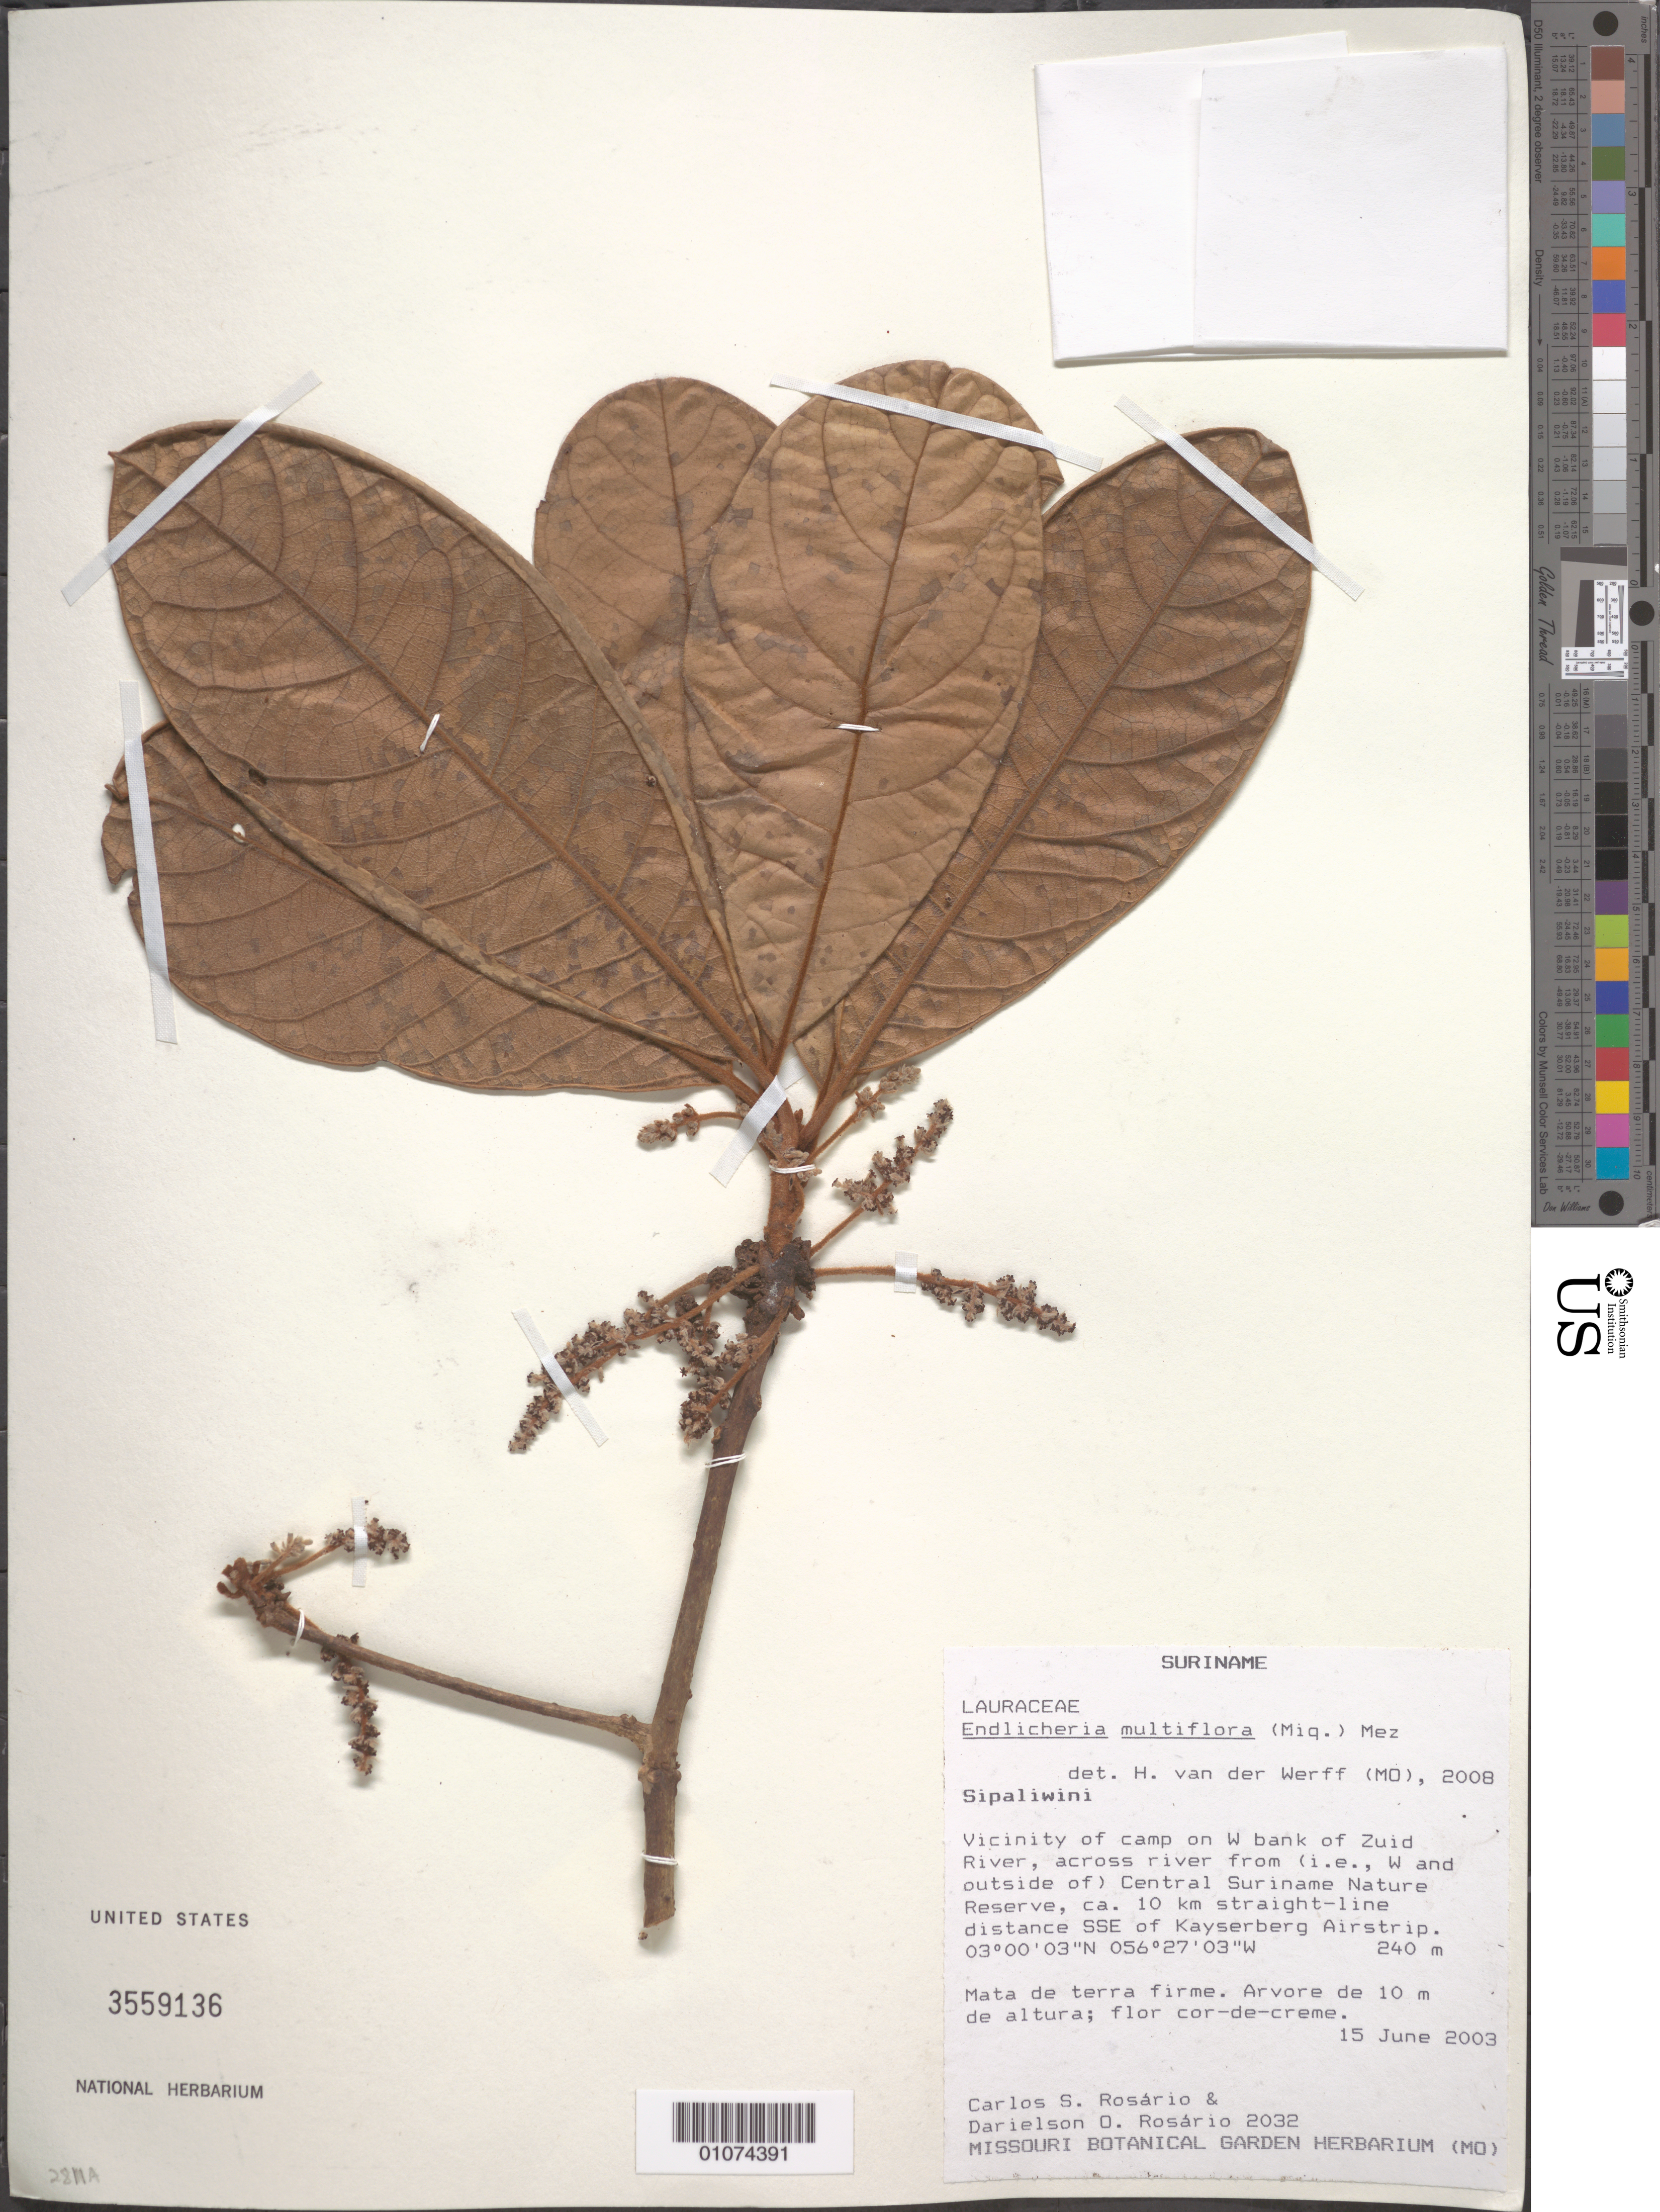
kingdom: Plantae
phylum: Tracheophyta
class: Magnoliopsida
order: Laurales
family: Lauraceae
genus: Endlicheria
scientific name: Endlicheria mulitflora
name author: (Micx.) Mez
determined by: van der Werff, H., (MO), Missouri Botanical Garden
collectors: C. S. Rosário & D. Rosario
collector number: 2032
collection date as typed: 15-Jun-03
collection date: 2003-06-15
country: Suriname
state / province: Sipaliwini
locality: Vicinity of camp on W bank of Zuid River, across river from (i.e. W and outside of) Central Suriname Nature Reserve, ca. 10 km straight-line distance SSE of Kayerberg Airstrip.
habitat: Mata de terra firme.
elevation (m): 240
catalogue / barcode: US 3559136